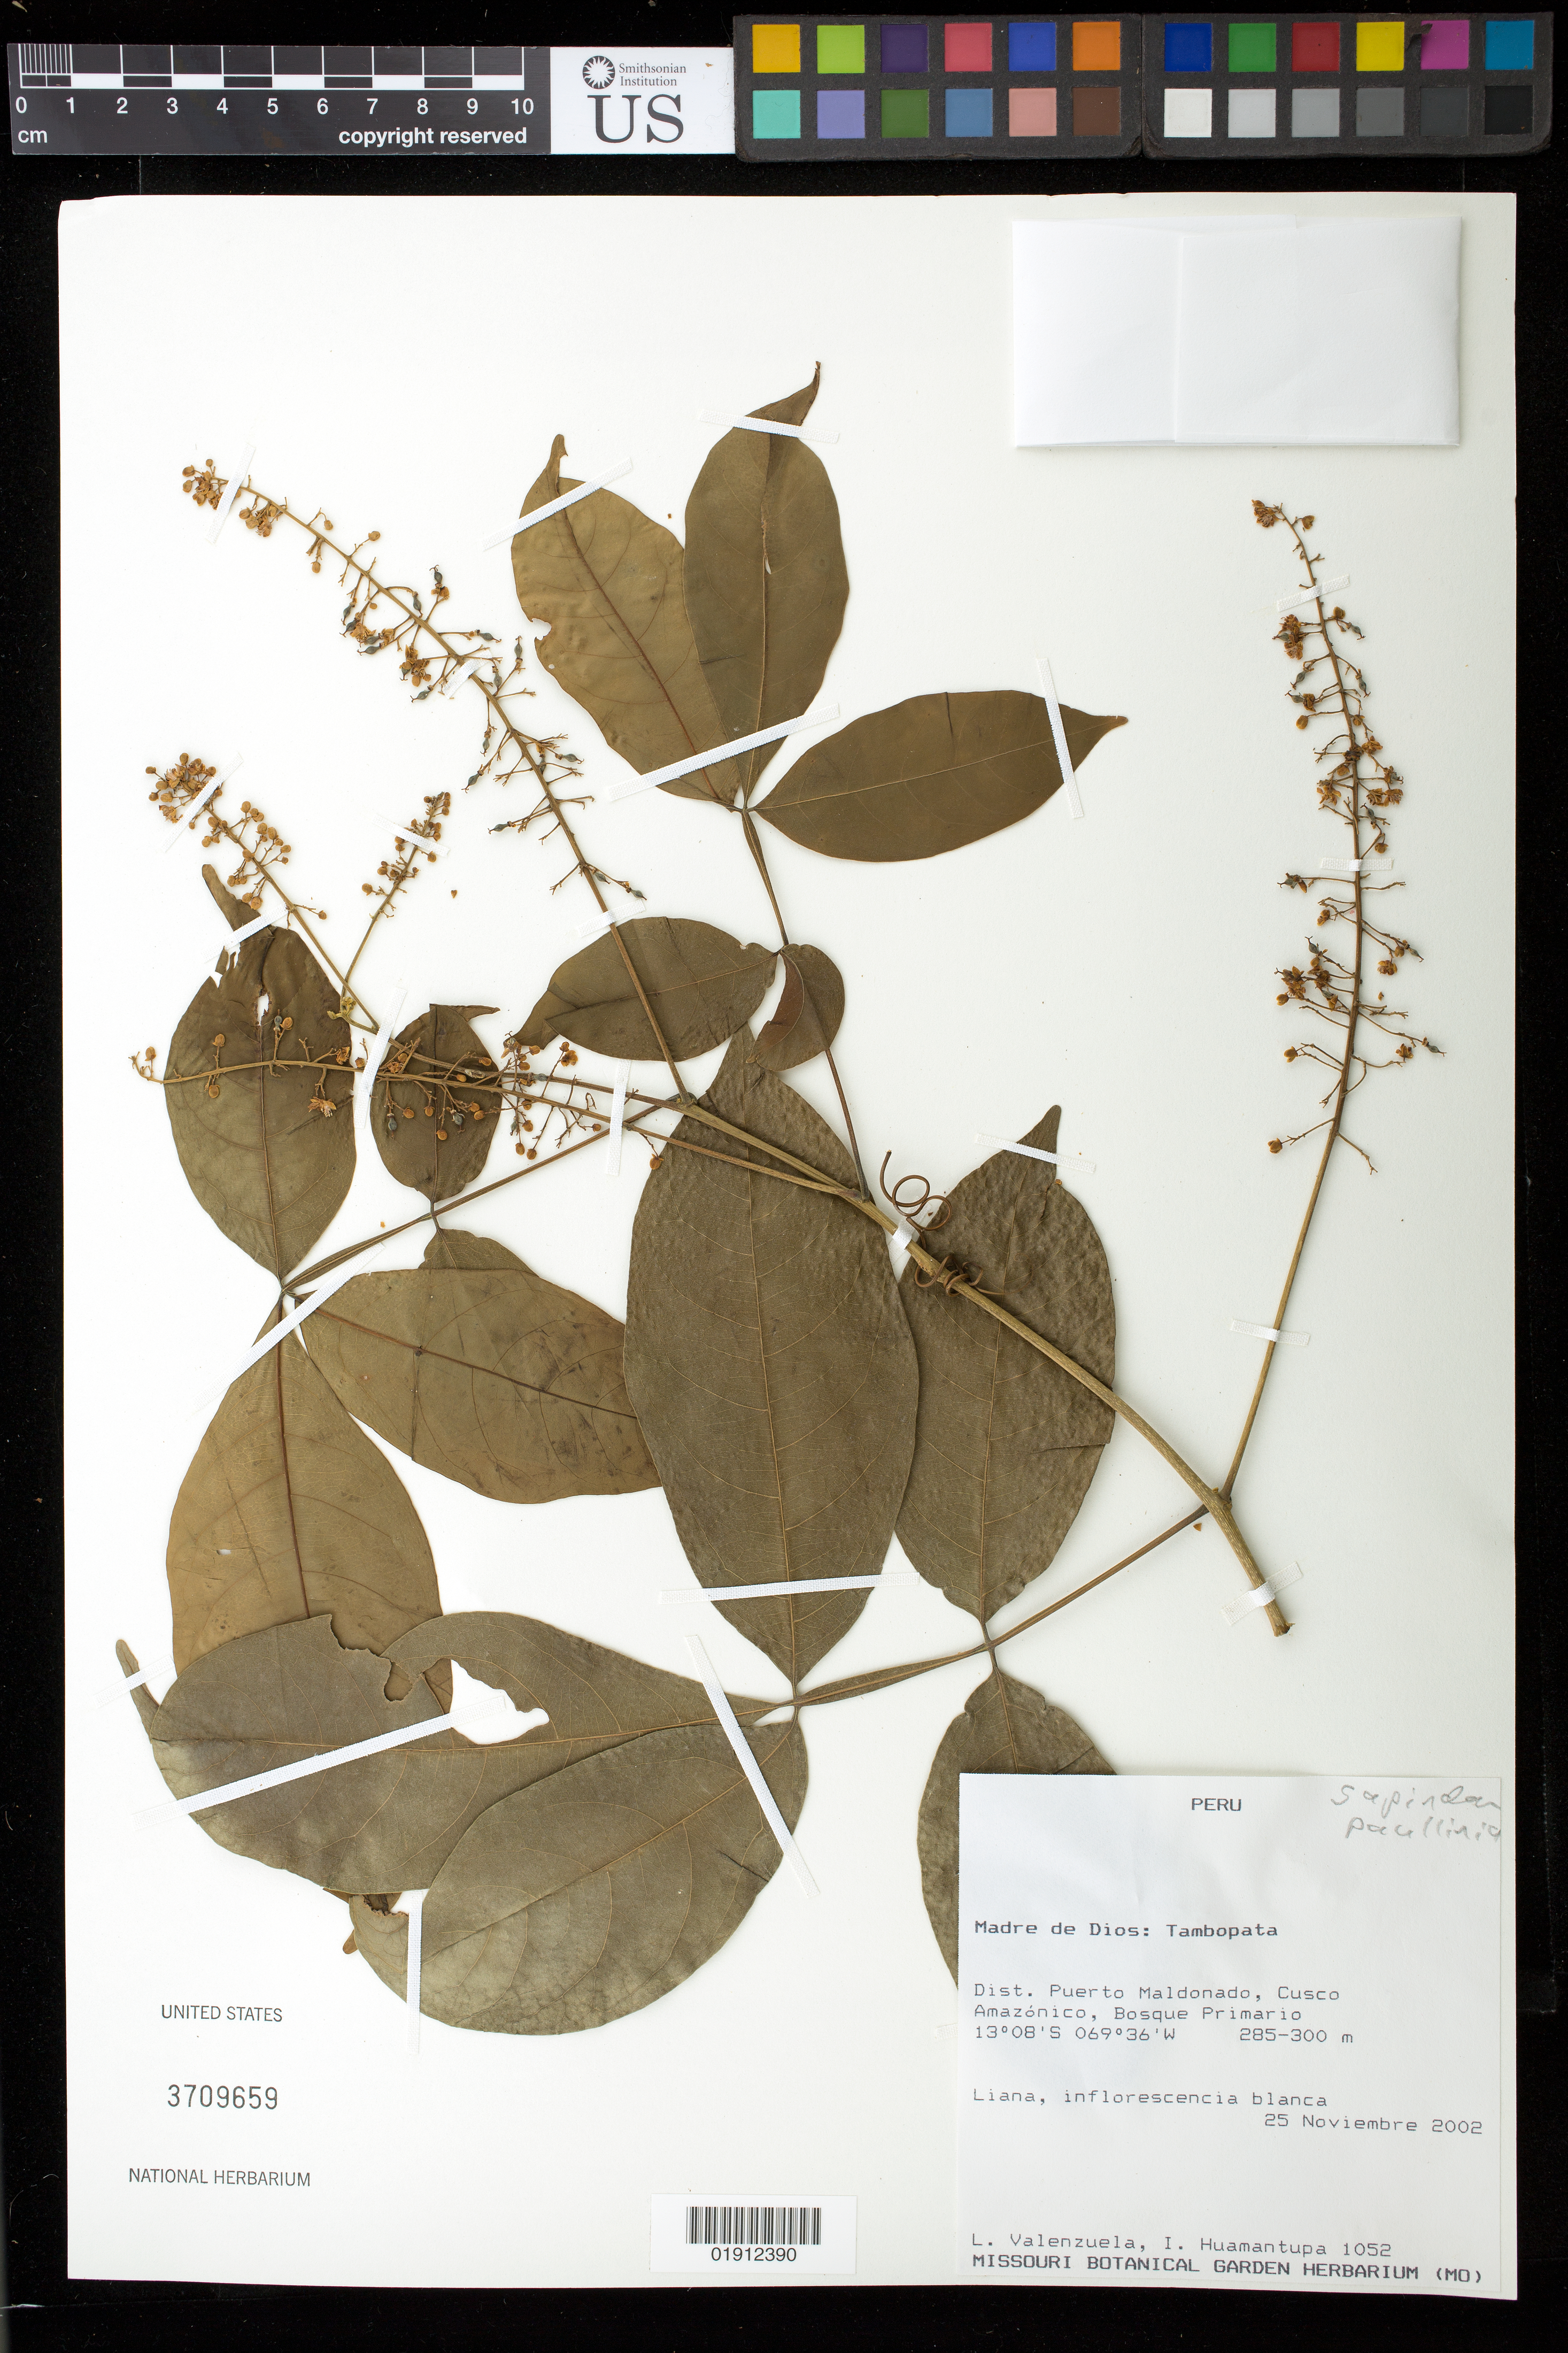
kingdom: Plantae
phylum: Tracheophyta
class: Magnoliopsida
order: Sapindales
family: Sapindaceae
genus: Paullinia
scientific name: Paullinia sp.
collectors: L. Valenzuela & I. Huamantupa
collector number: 1052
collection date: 2002-11-25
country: Peru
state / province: Madre de Dios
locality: Tambopata. Dist. Puerto Maldonado, Cusco Amazónico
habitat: Bosque primario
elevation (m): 285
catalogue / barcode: US 3709659